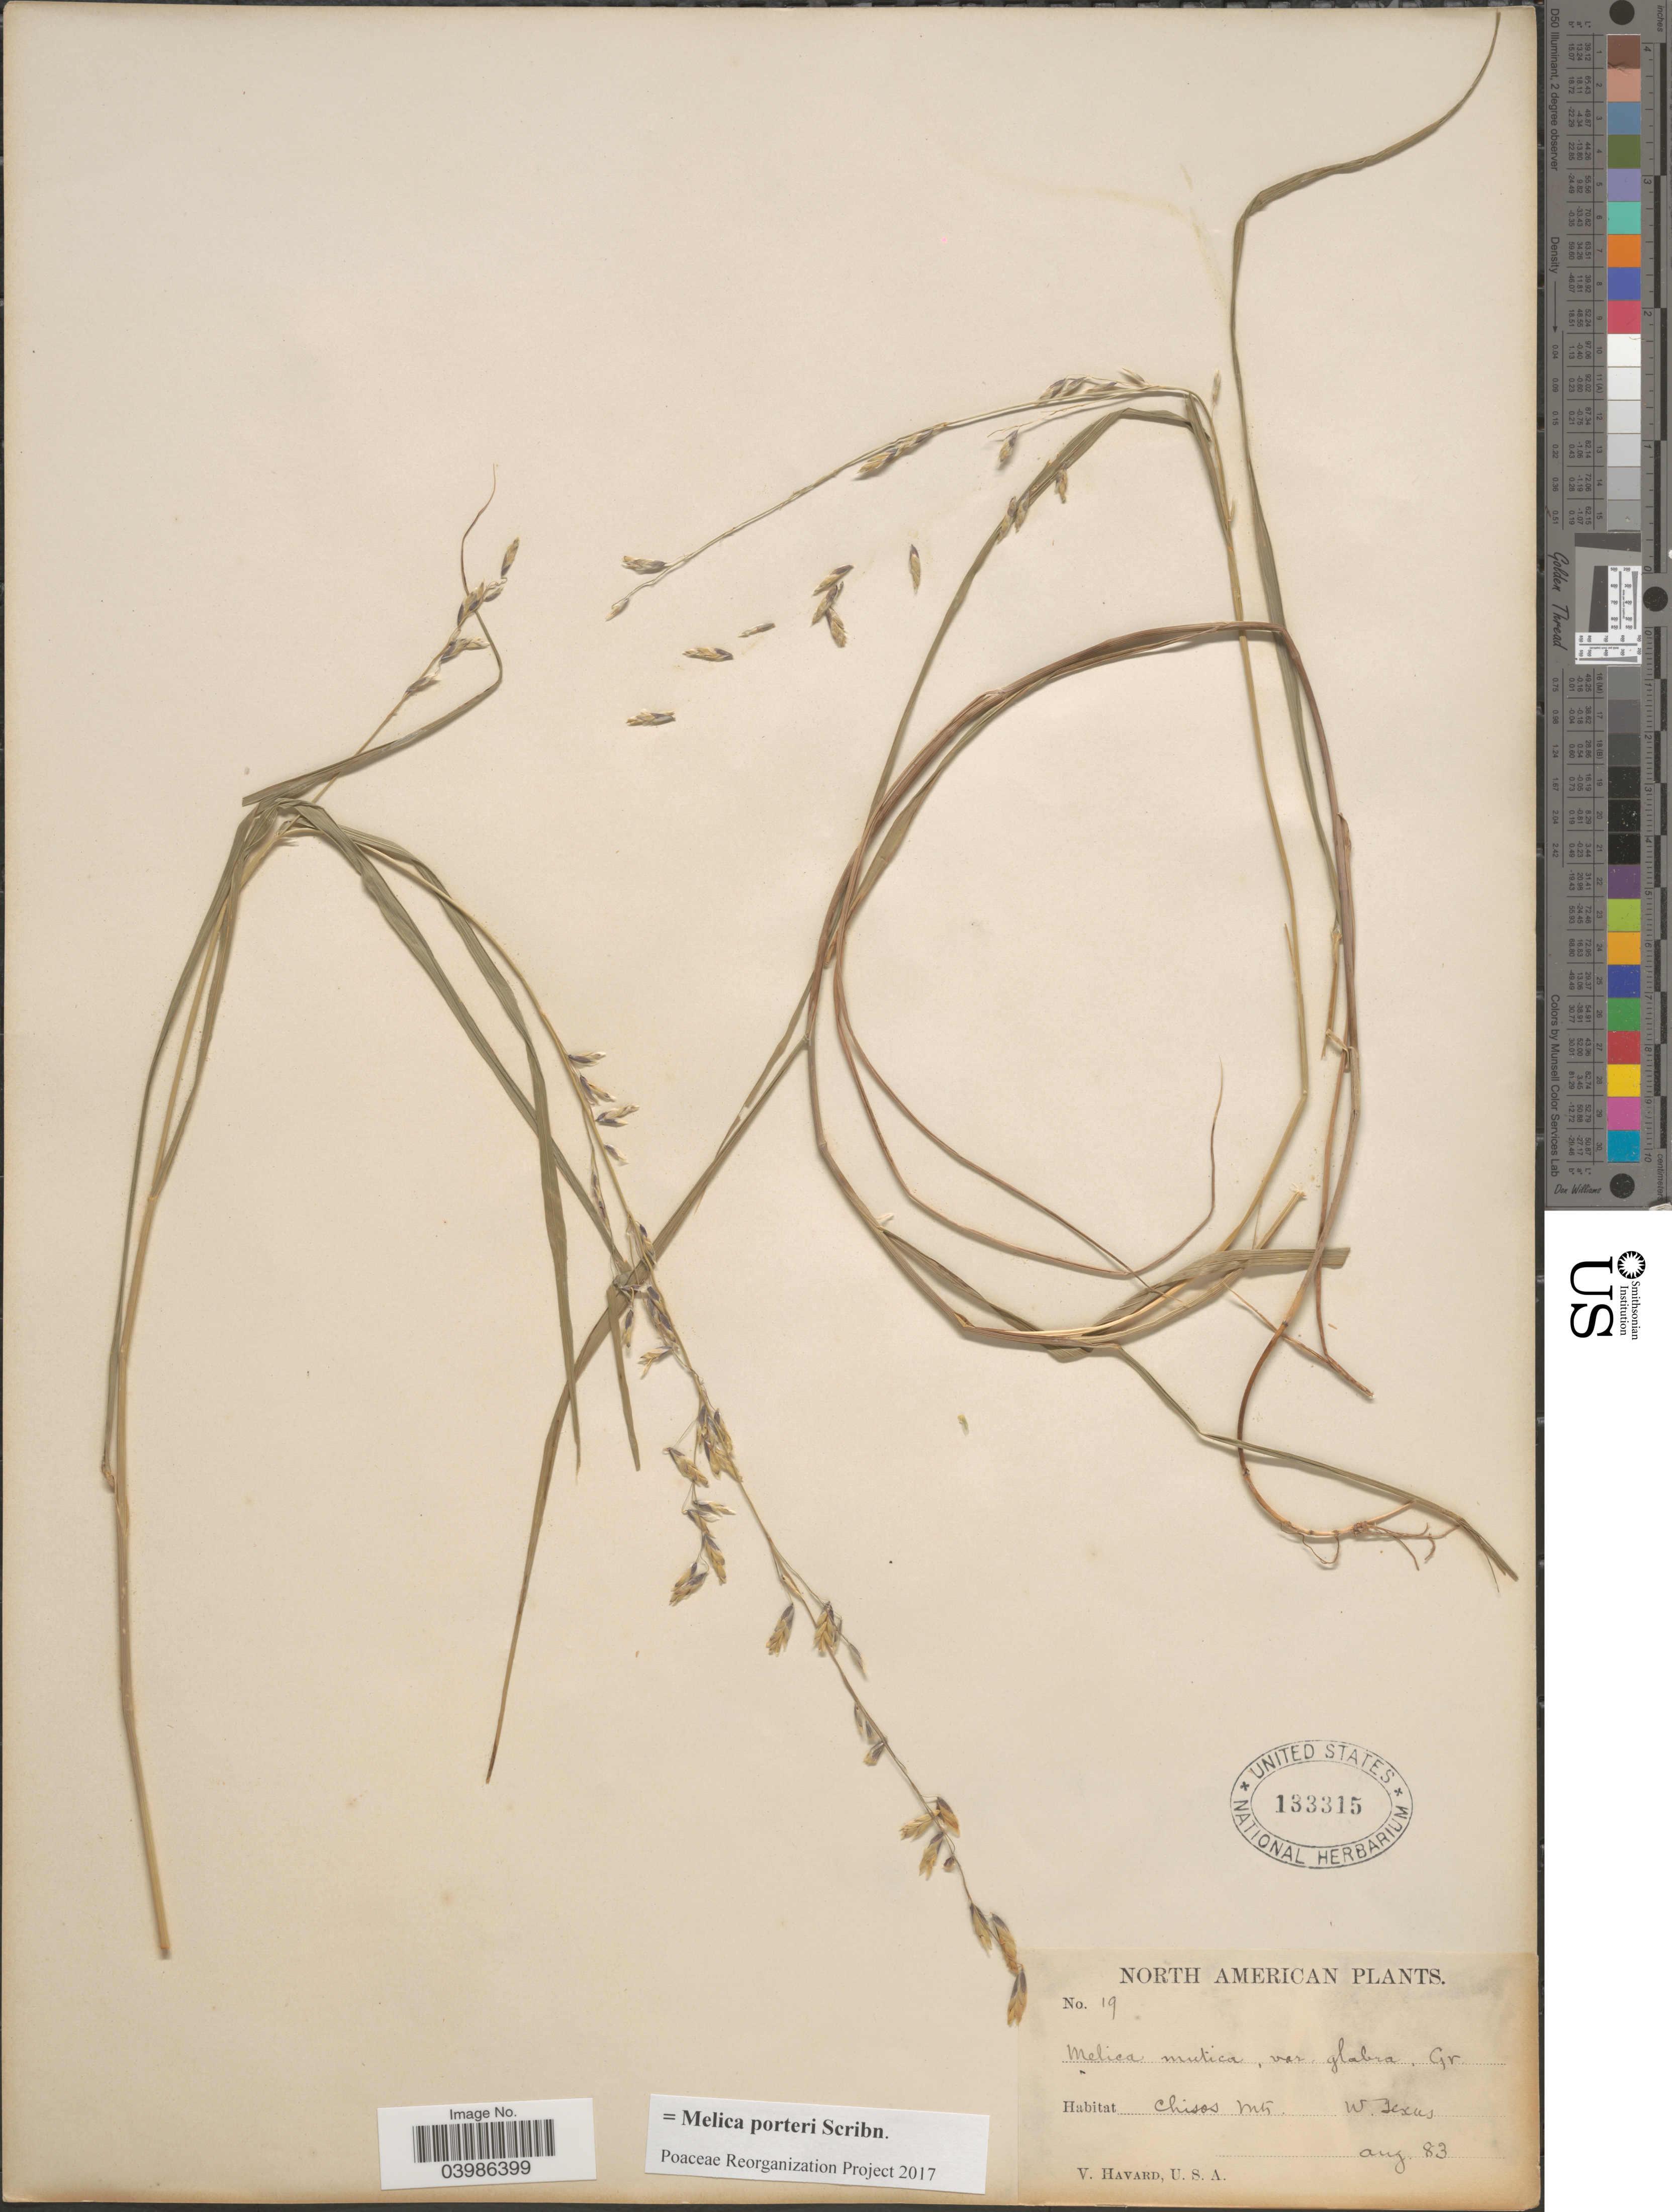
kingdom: Plantae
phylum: Tracheophyta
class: Liliopsida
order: Poales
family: Poaceae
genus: Melica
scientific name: Melica porteri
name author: Scribn.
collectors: V. Havard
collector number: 19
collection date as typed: Transcribed d/m/y: /8/83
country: United States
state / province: Texas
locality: Chisos Mts. W. Texas.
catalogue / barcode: US 133315